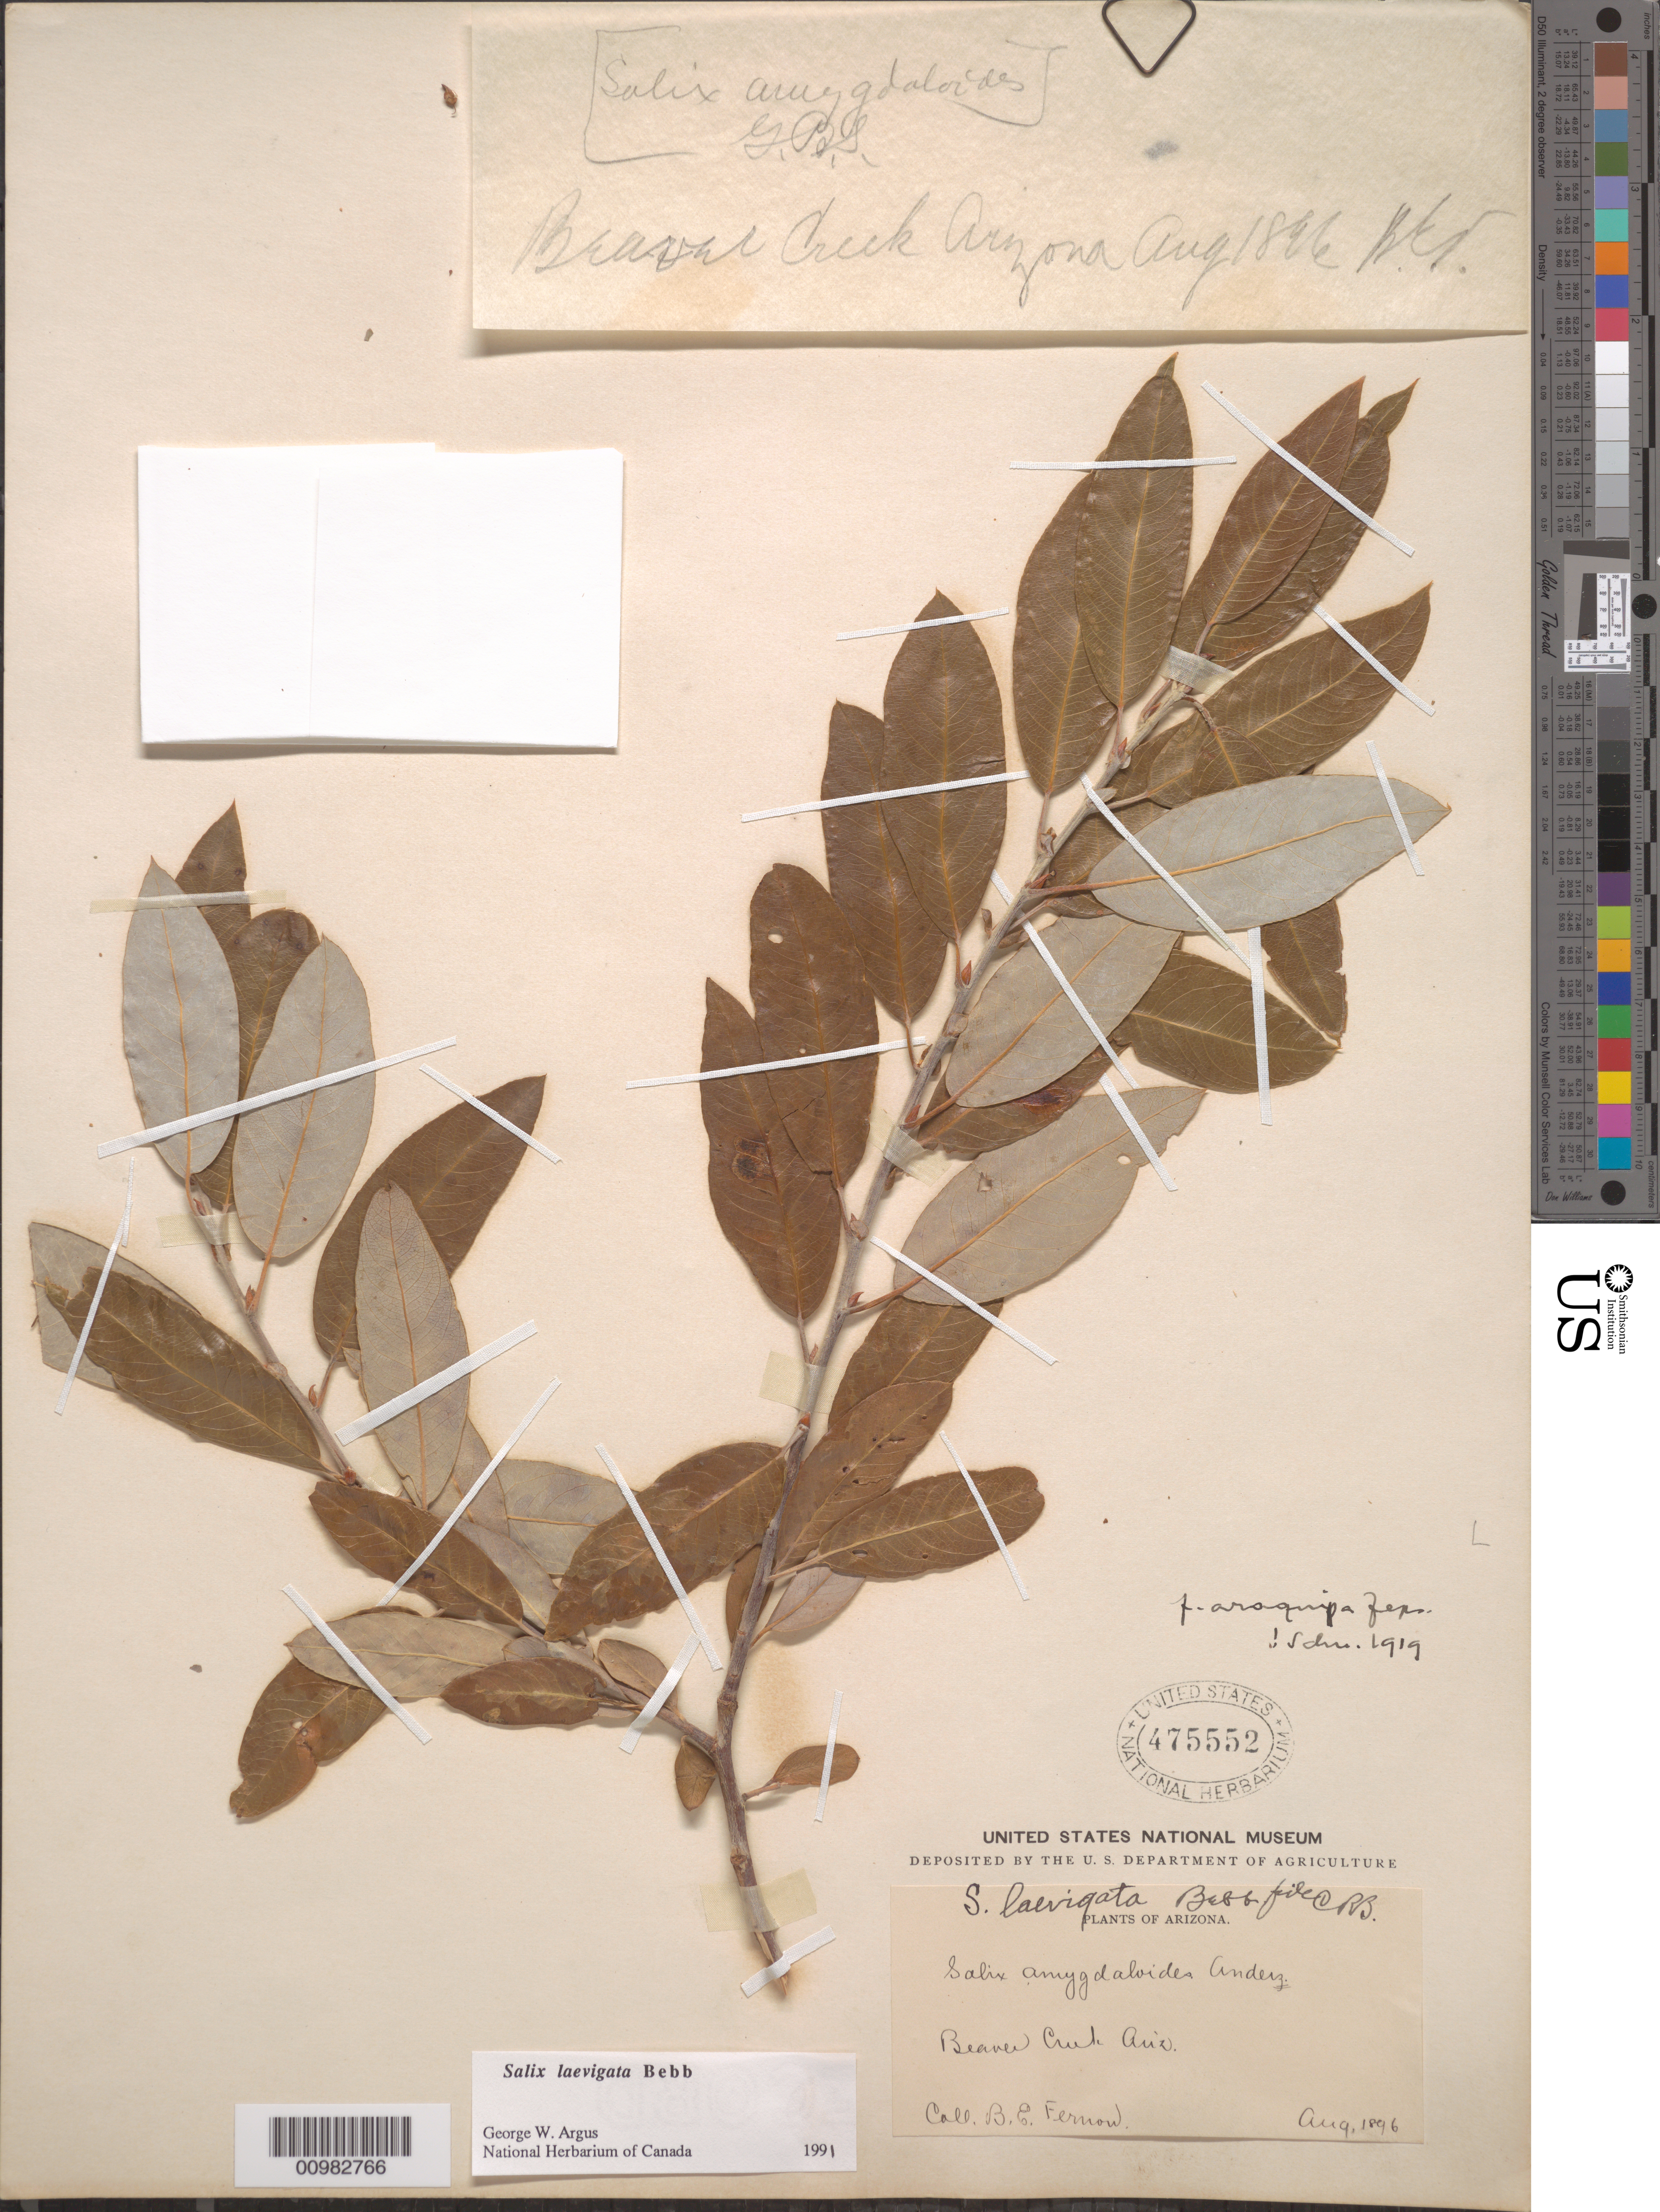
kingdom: Plantae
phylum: Tracheophyta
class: Magnoliopsida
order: Malpighiales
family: Salicaceae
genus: Salix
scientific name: Salix laevigata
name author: Bebb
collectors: B. Fernow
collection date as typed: Aug 1896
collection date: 1896-08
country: United States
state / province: Arizona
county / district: Yavapai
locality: Beaver Creek.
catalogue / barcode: US 475552